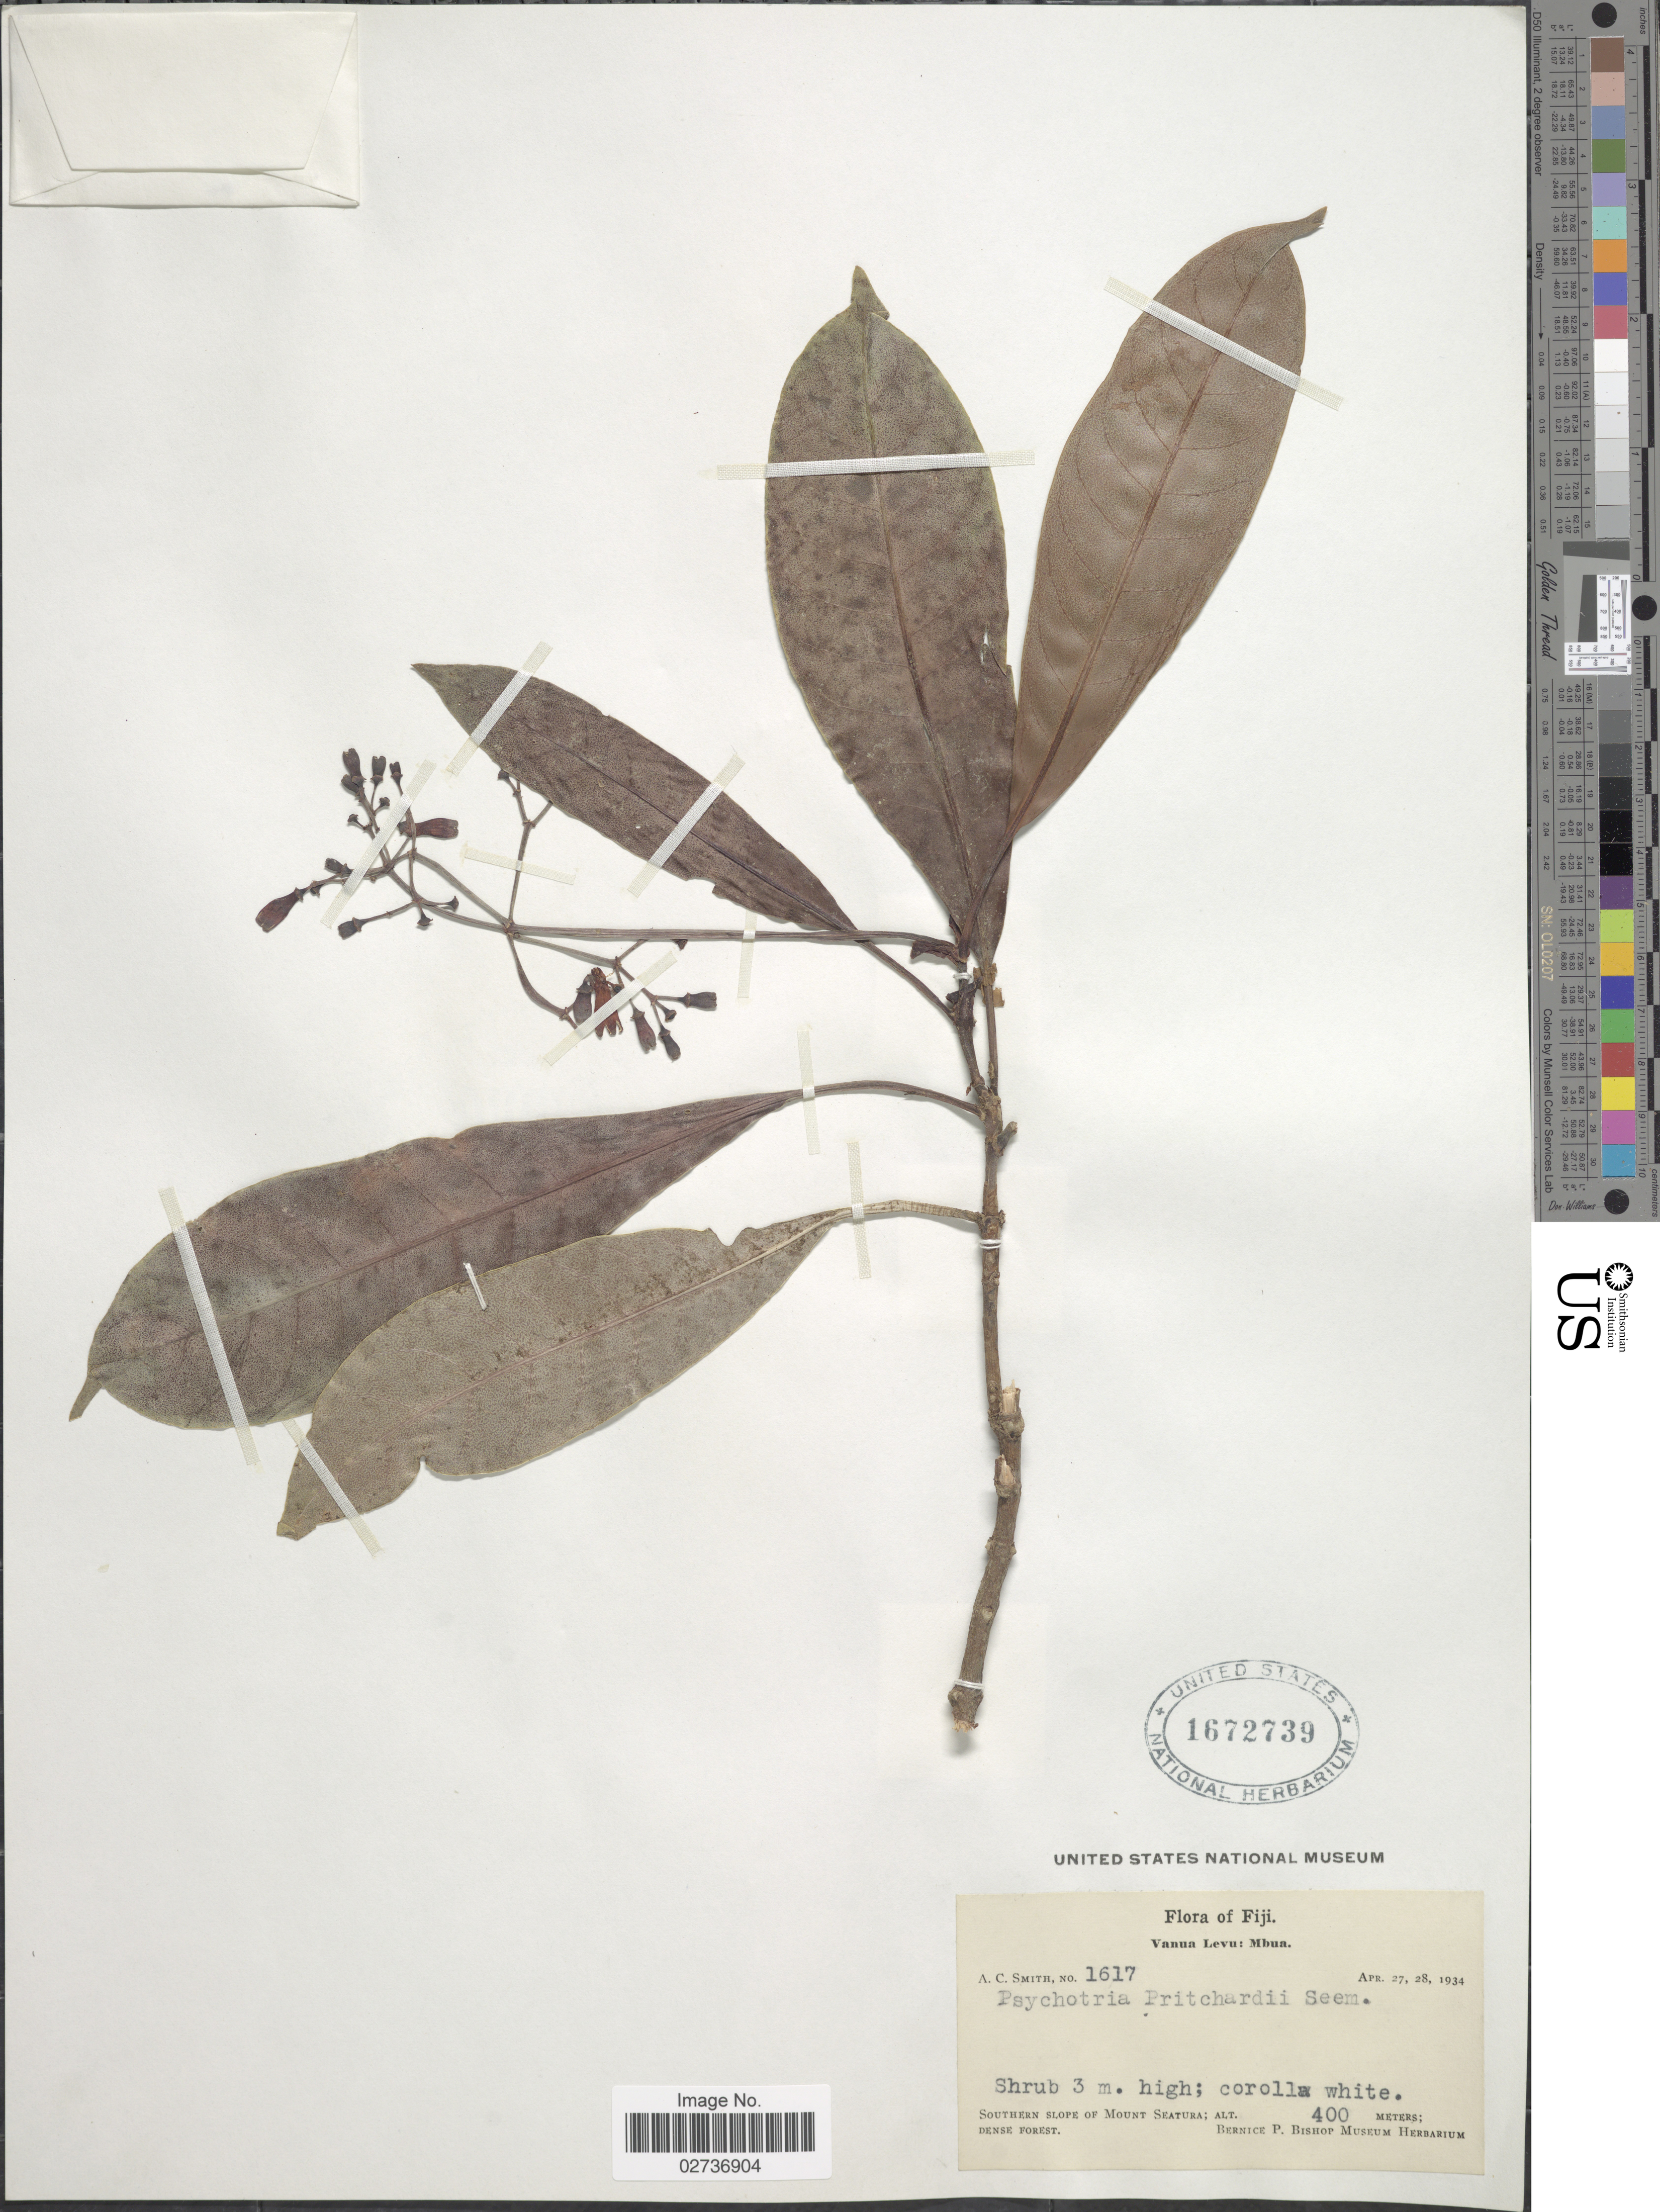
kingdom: Plantae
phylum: Tracheophyta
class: Magnoliopsida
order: Gentianales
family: Rubiaceae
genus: Psychotria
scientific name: Psychotria pritchardii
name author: Seem.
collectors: A. C. Smith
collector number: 1617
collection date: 1934-04-27/1934-04-28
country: Fiji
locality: Vanua Levu: Mbua. Southern slope of Mount Seatura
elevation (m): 400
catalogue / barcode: US 1672739